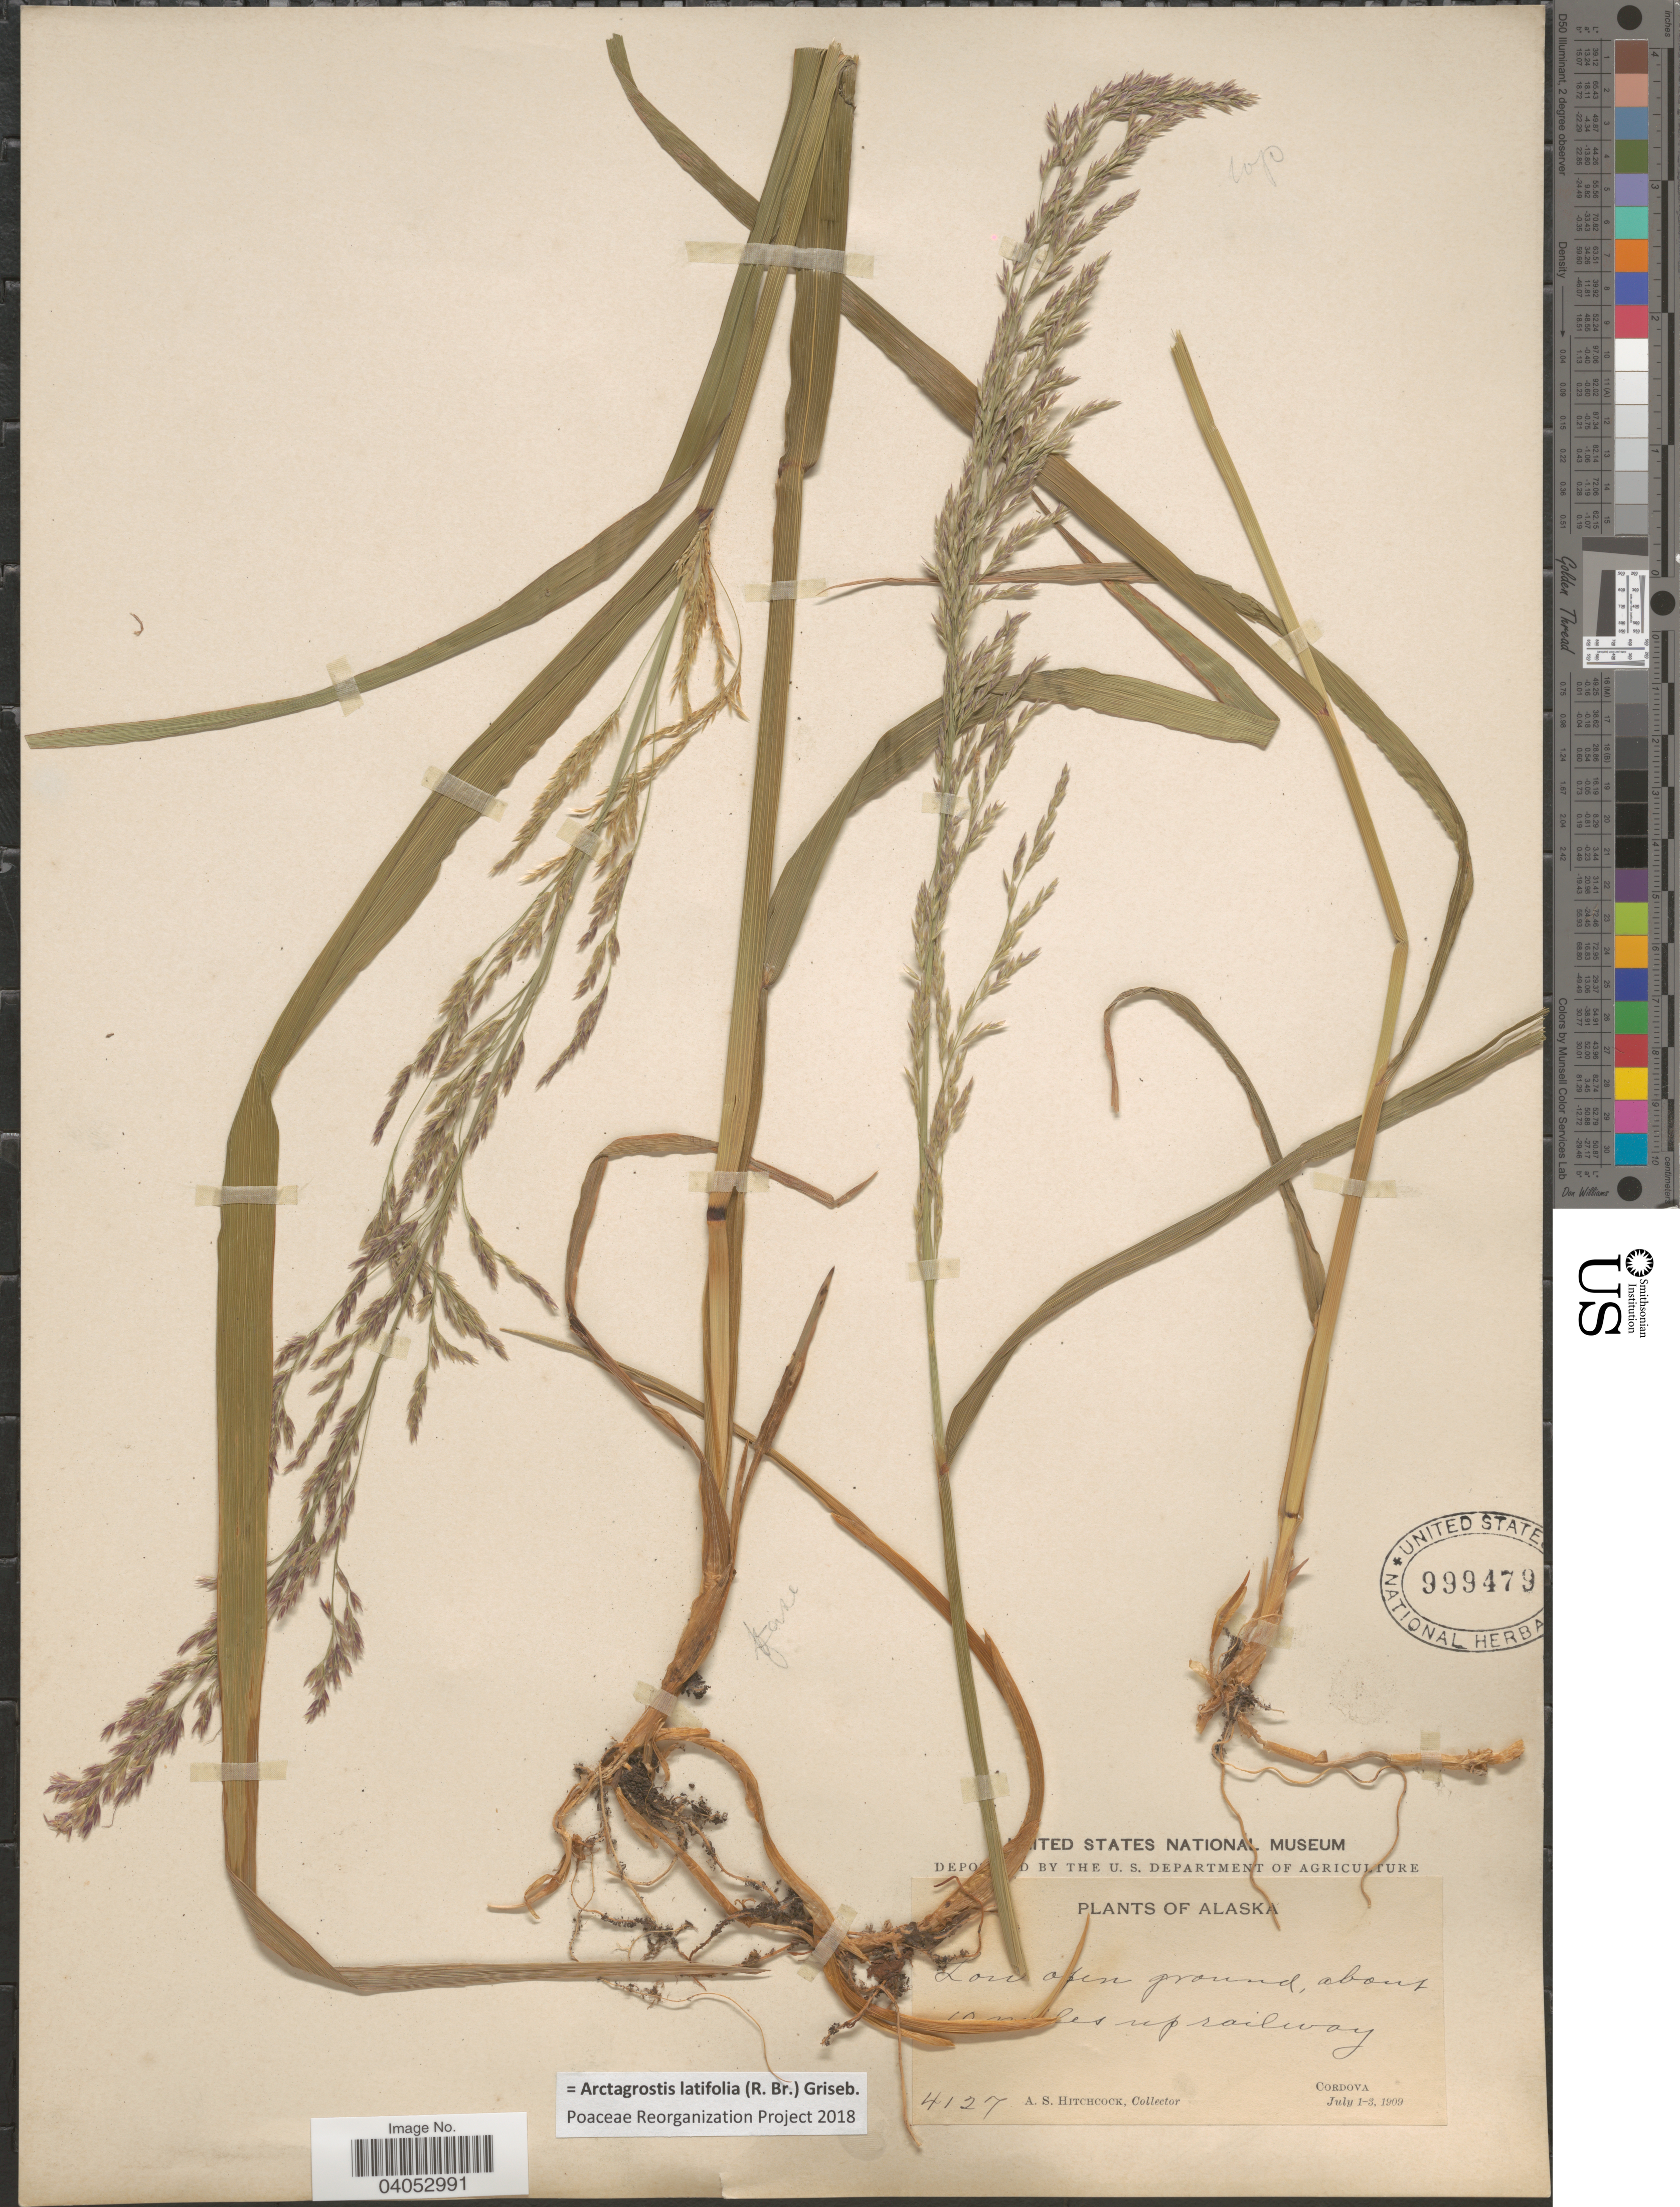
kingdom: Plantae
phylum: Tracheophyta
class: Liliopsida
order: Poales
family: Poaceae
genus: Arctagrostis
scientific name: Arctagrostis latifolia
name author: (R. Br.) Griseb.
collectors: A. S. Hitchcock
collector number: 4127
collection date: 1909-07-01/1909-07-03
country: United States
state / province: Alaska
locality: Low open ground, about 10 miles up railway. Cordova.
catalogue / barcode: US 999479